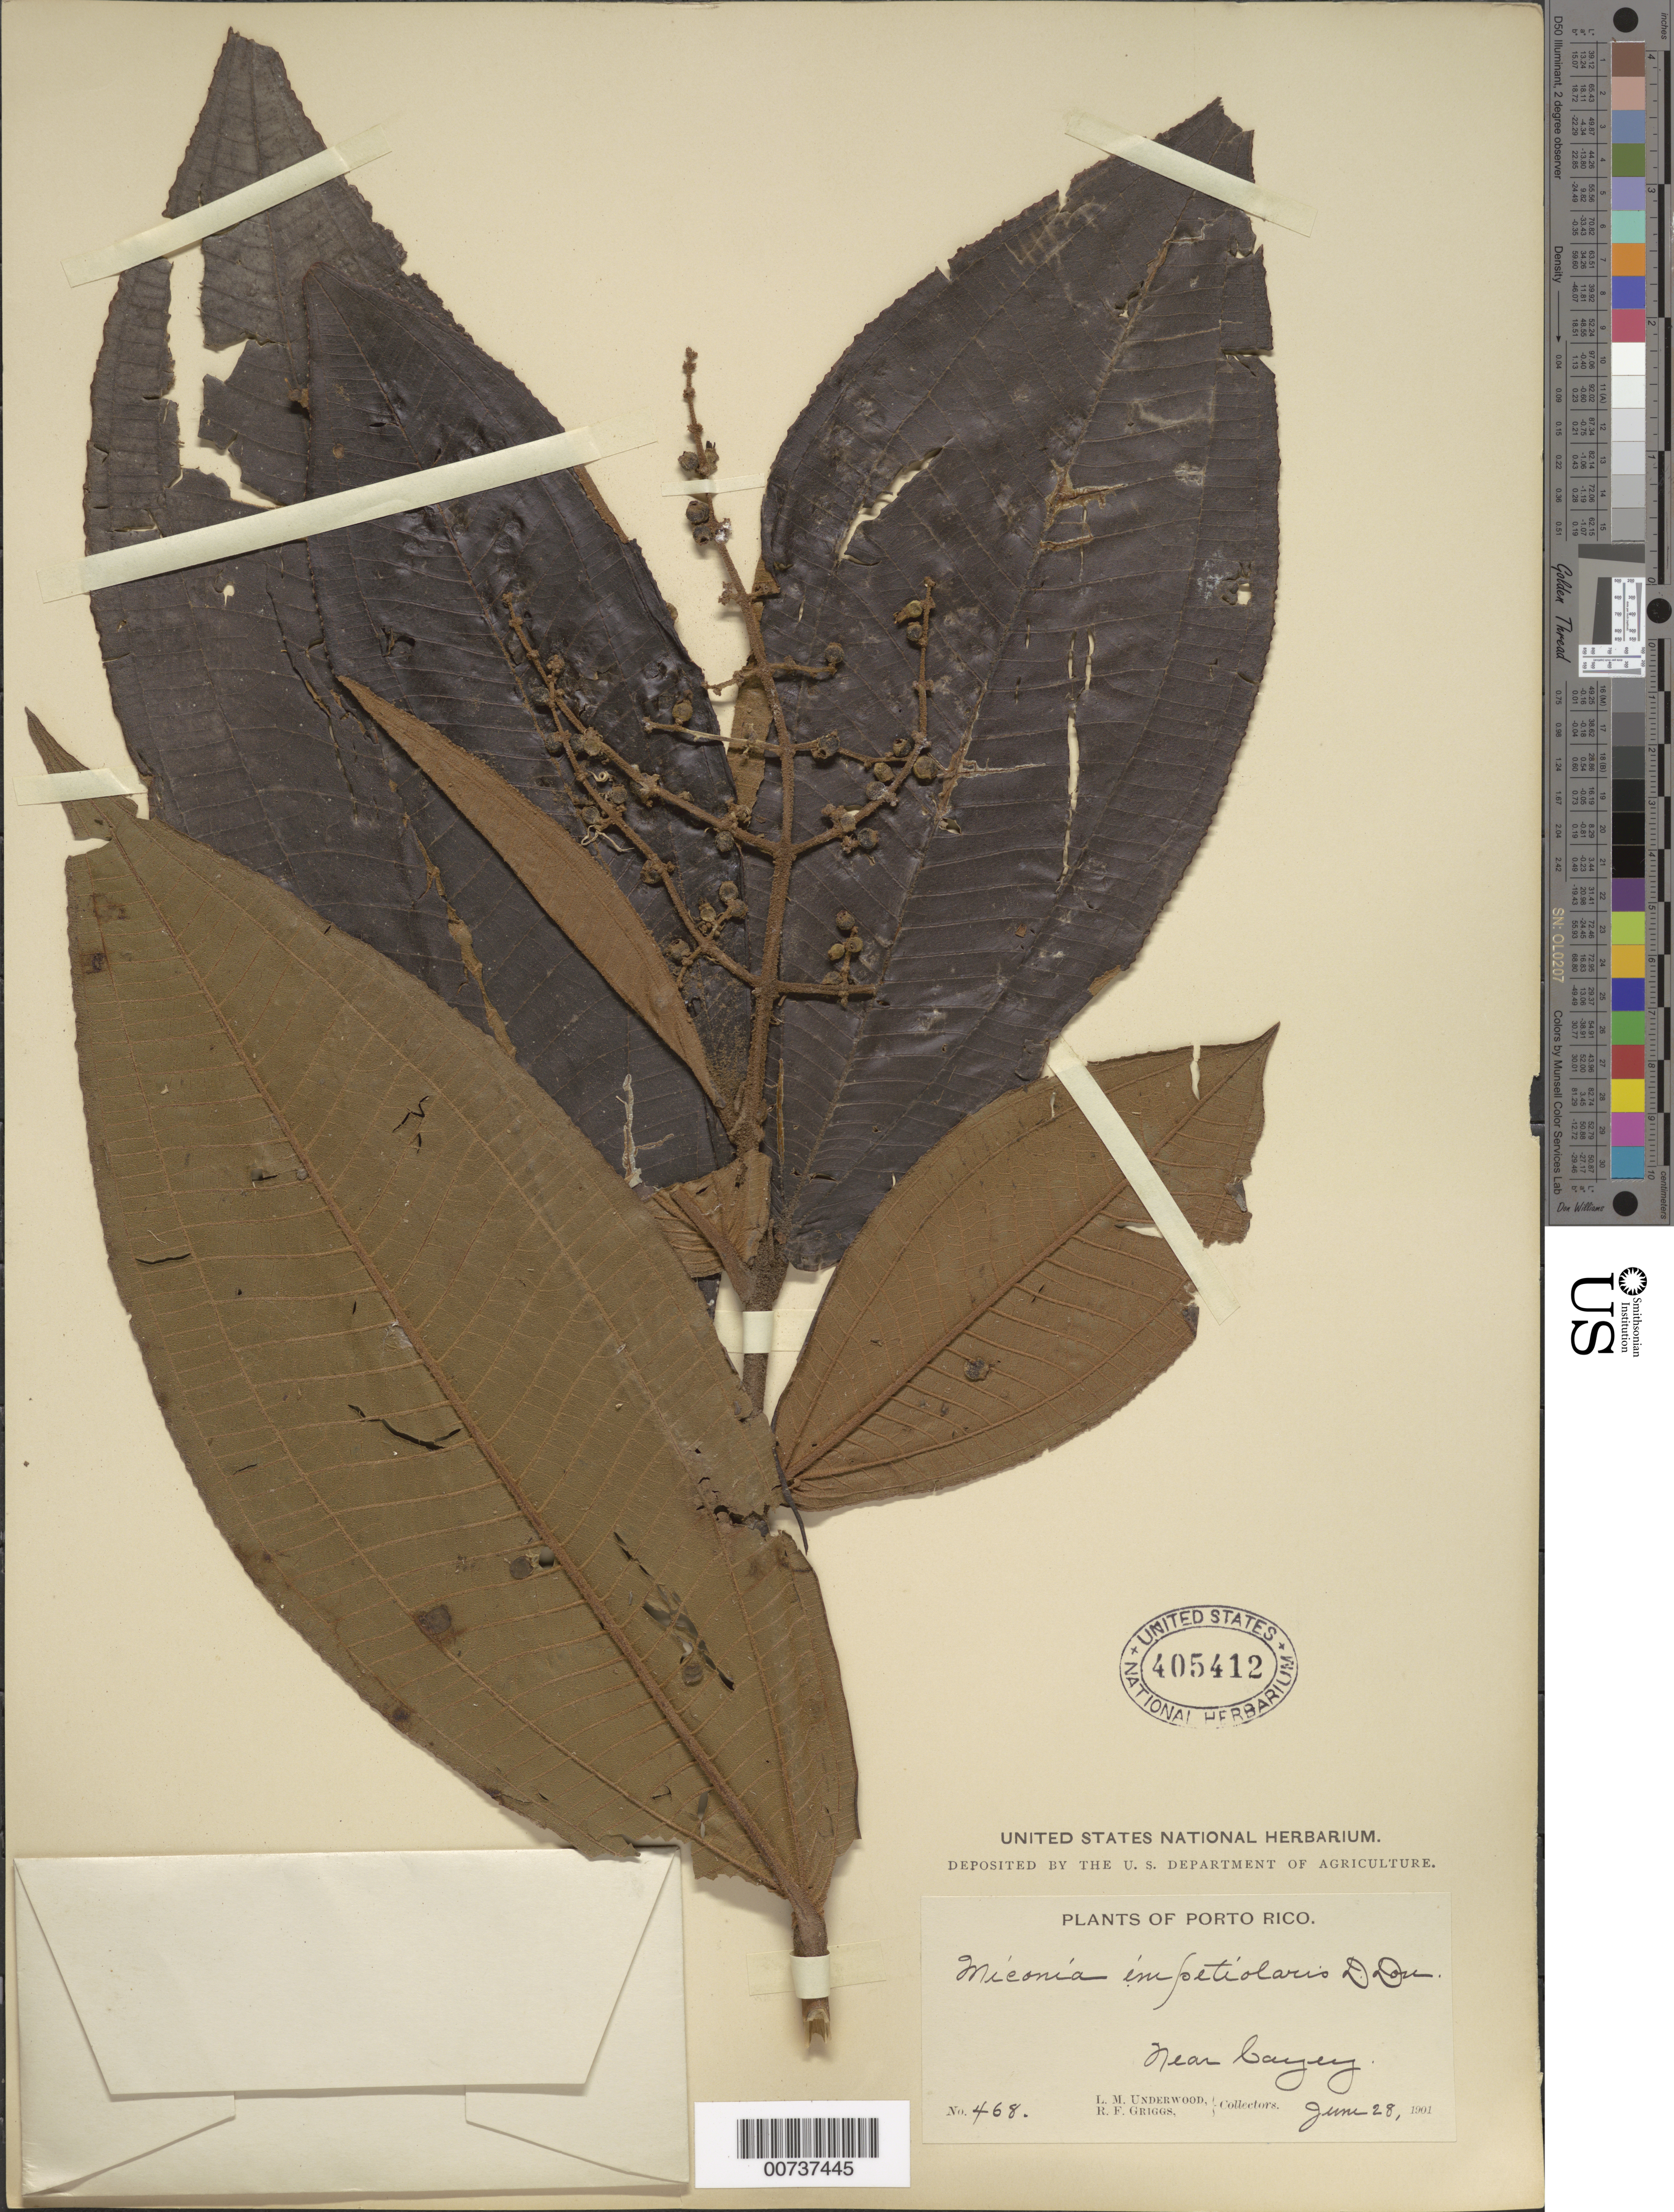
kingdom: Plantae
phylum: Tracheophyta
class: Magnoliopsida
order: Myrtales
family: Melastomataceae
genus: Miconia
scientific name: Miconia impetiolaris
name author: (Sw.) D. Don ex DC.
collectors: L. M. Underwood & R. F. Griggs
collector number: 468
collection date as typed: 28 Jun 1901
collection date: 1901-06-28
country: Puerto Rico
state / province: Cayey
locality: Near Cayey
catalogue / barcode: US 405412